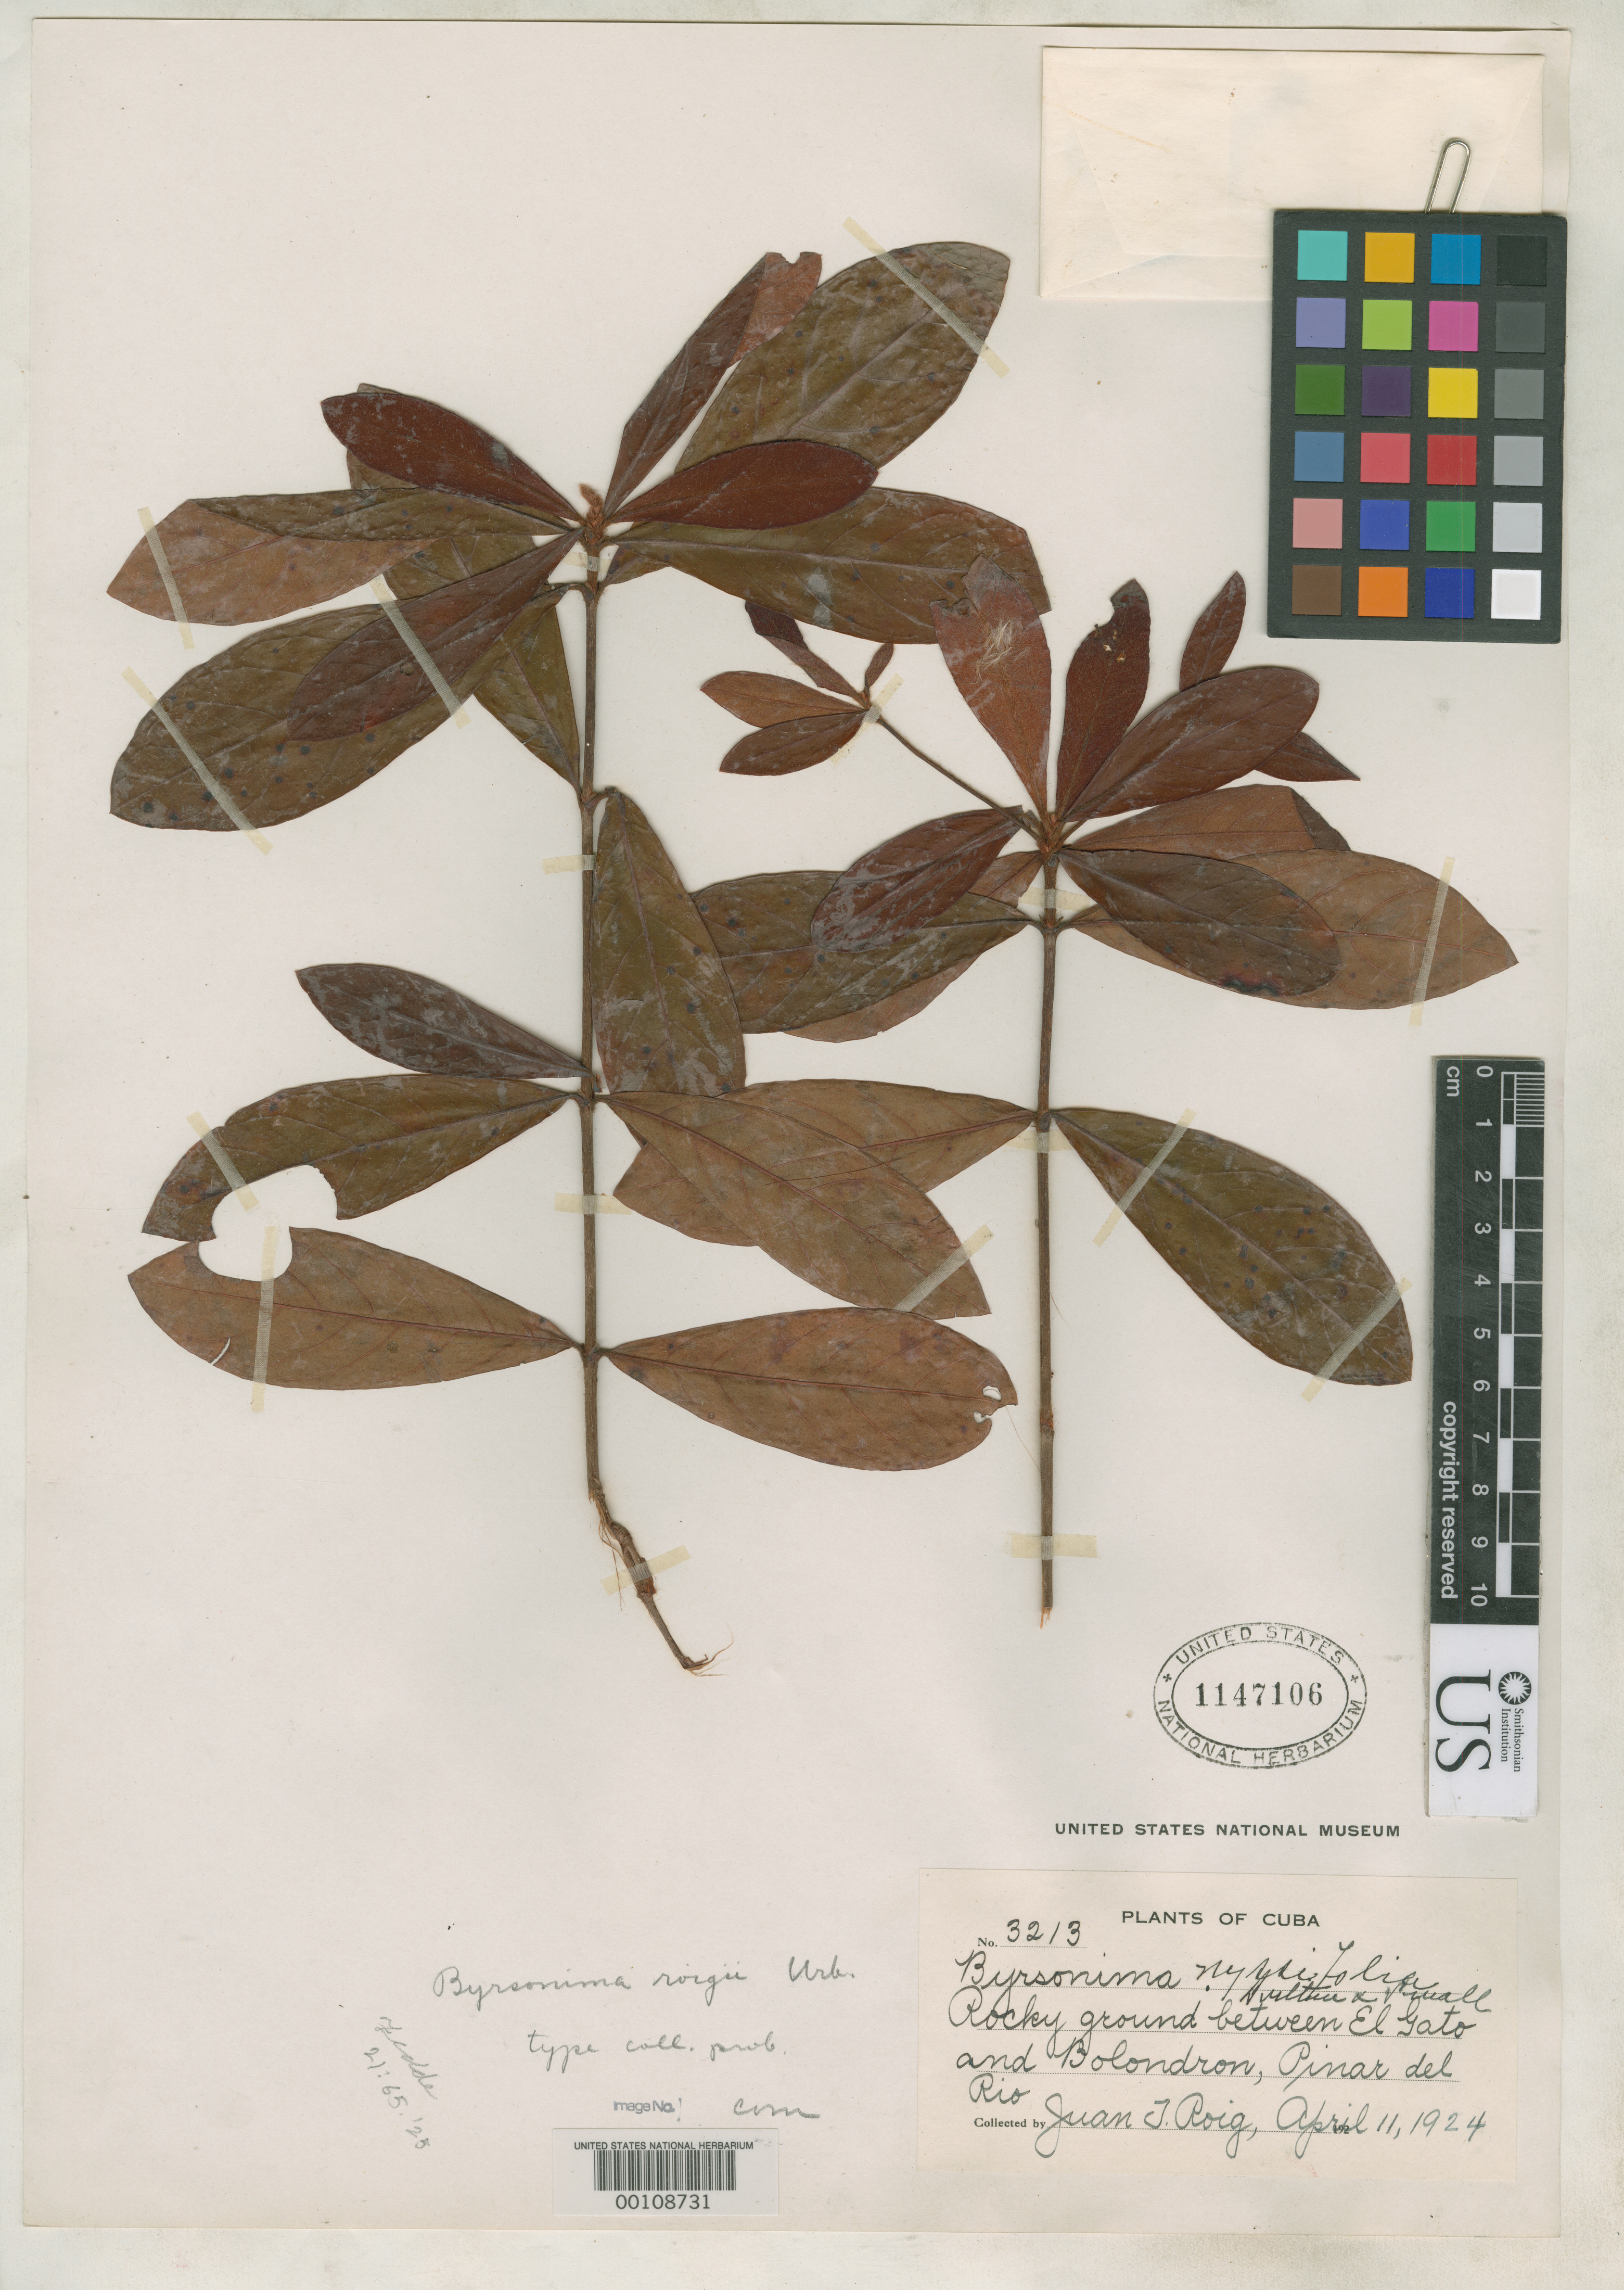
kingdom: Plantae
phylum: Tracheophyta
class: Magnoliopsida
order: Malpighiales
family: Malpighiaceae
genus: Byrsonima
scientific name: Byrsonima roigii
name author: Urb.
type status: Paratype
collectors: J. Roig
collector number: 3213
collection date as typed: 11 Apr 1924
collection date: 1924-04-11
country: Cuba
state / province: Pinar del Río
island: Greater Antilles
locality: Between El Gato & Bolondron.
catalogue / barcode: US 1147106